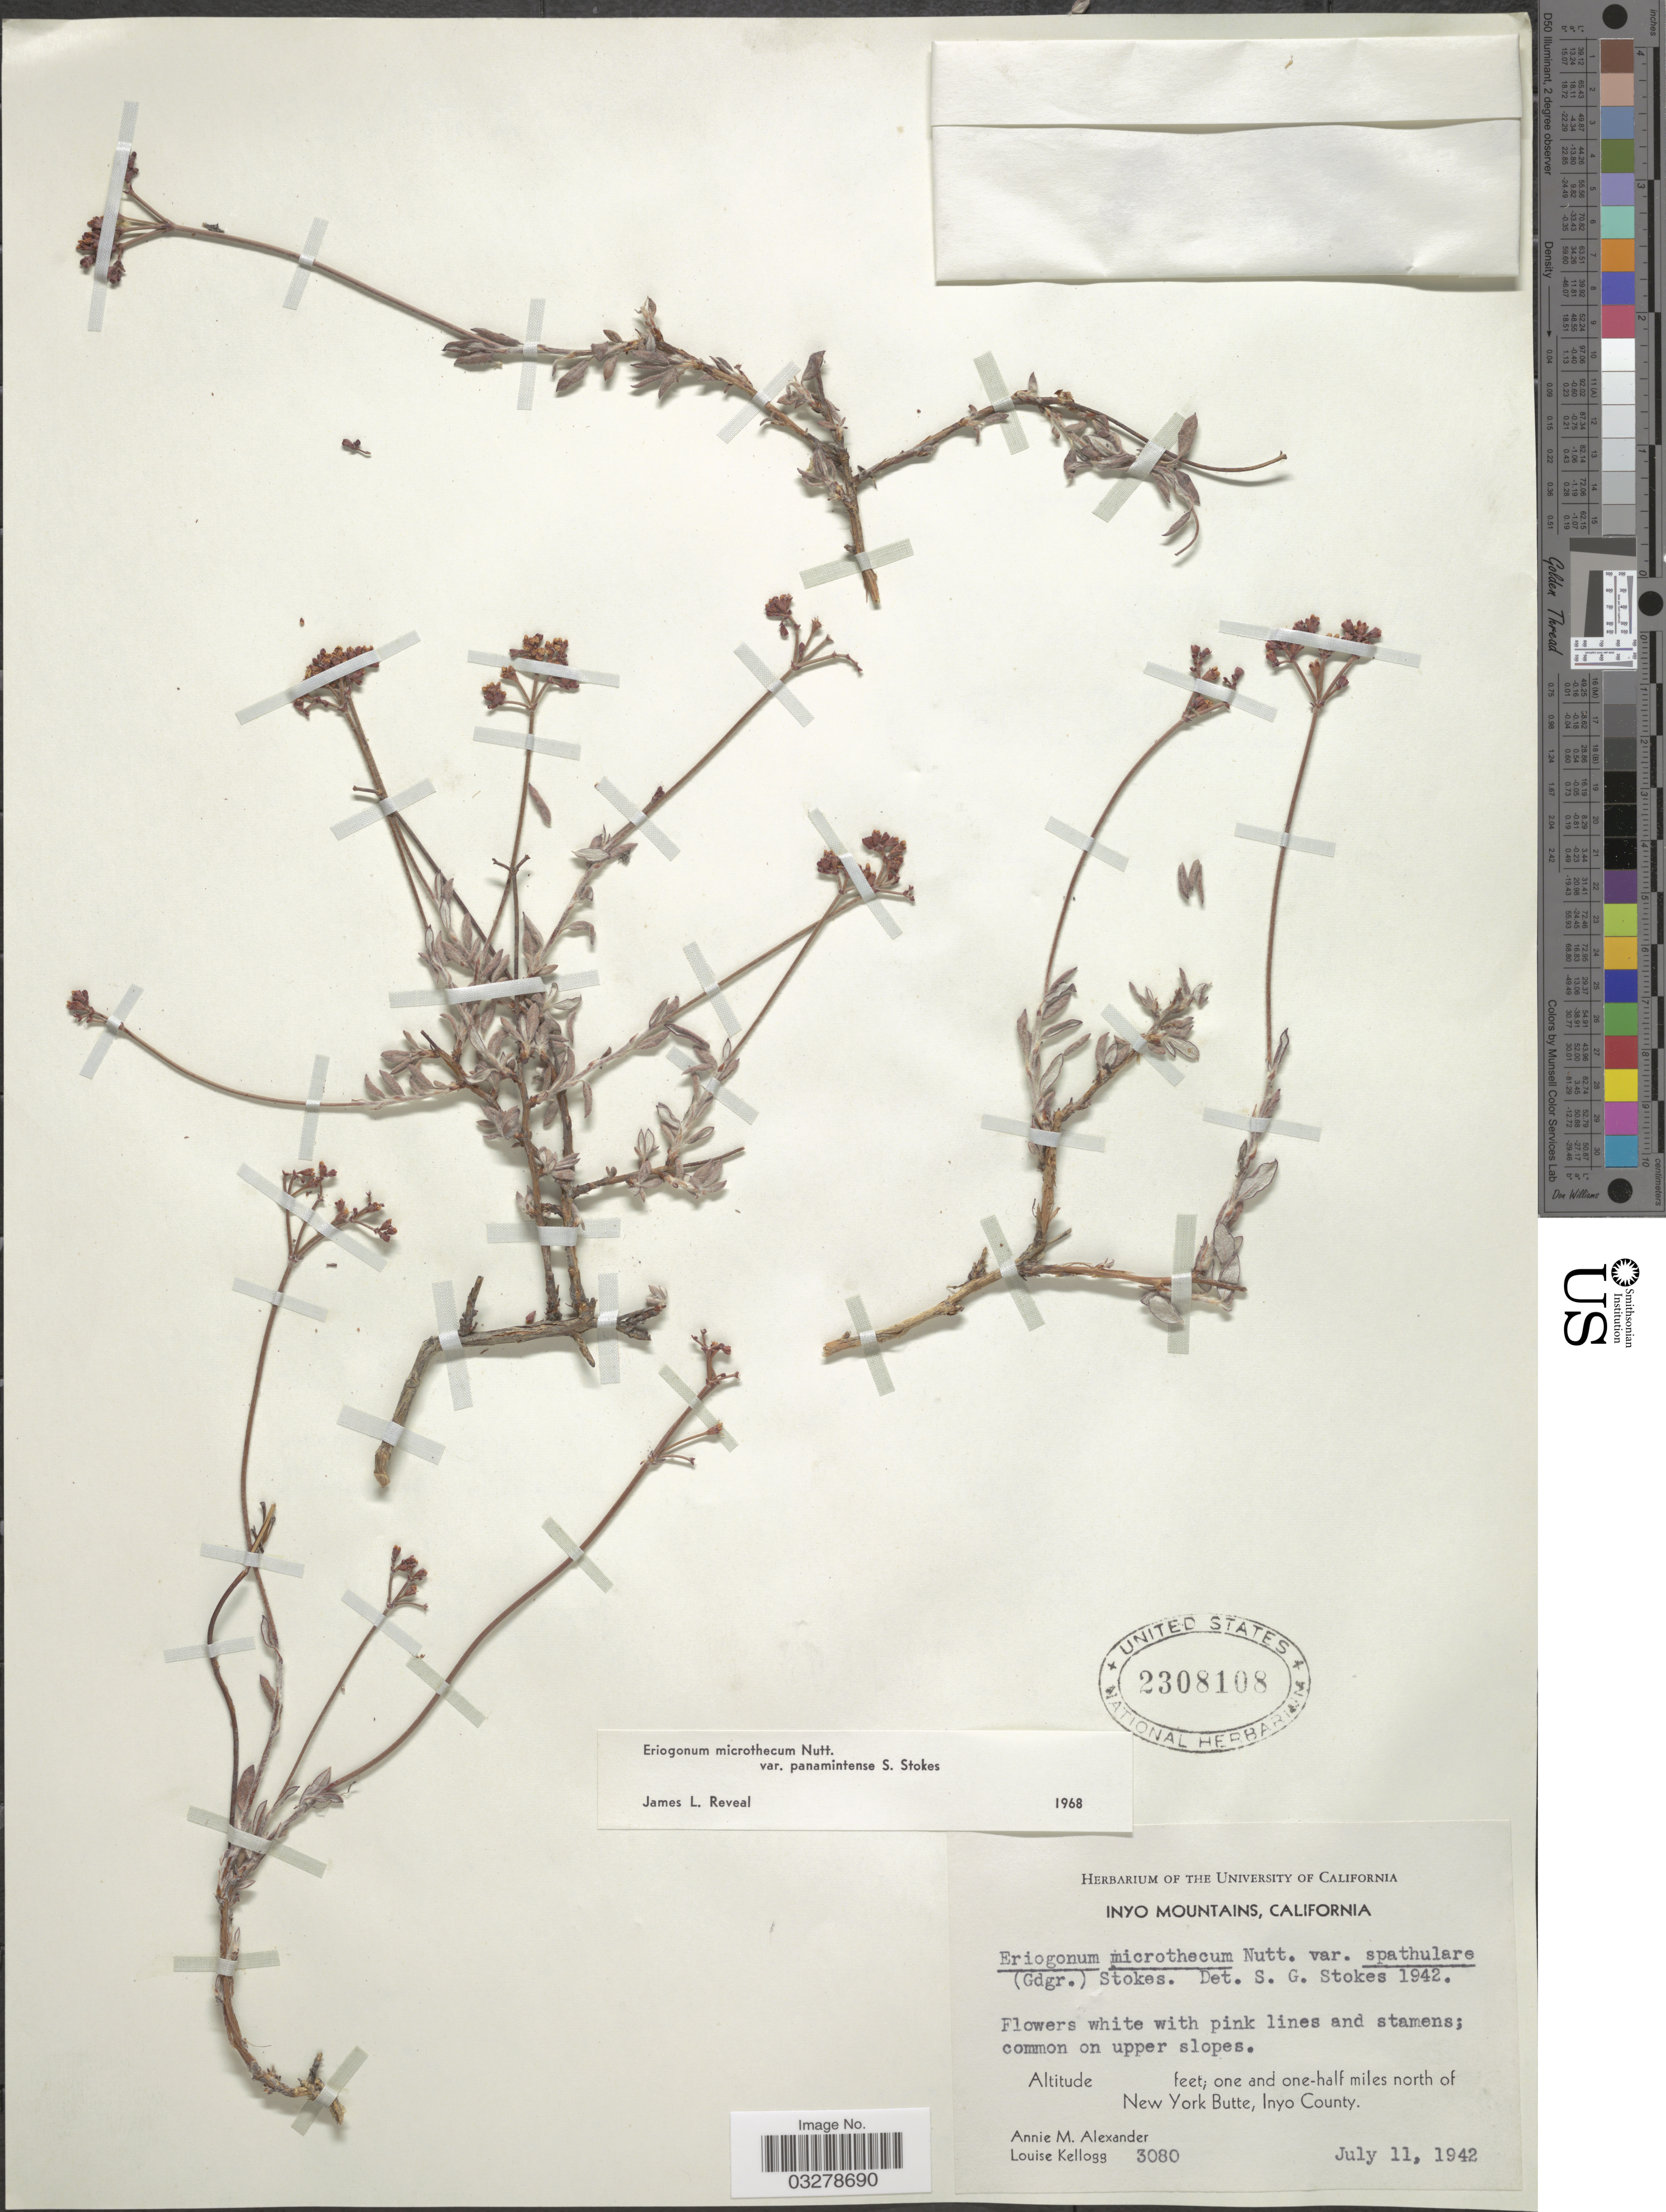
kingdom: Plantae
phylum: Tracheophyta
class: Magnoliopsida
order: Caryophyllales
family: Polygonaceae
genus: Eriogonum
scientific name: Eriogonum microtheca var. panamintense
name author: S. Stokes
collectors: A. M. Alexander & L. Kellogg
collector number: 3080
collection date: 1942-07-11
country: United States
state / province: California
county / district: Inyo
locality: Inyo Mountains. One and one-half miles north of New York Butte, Inyo County.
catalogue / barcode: US 2308108